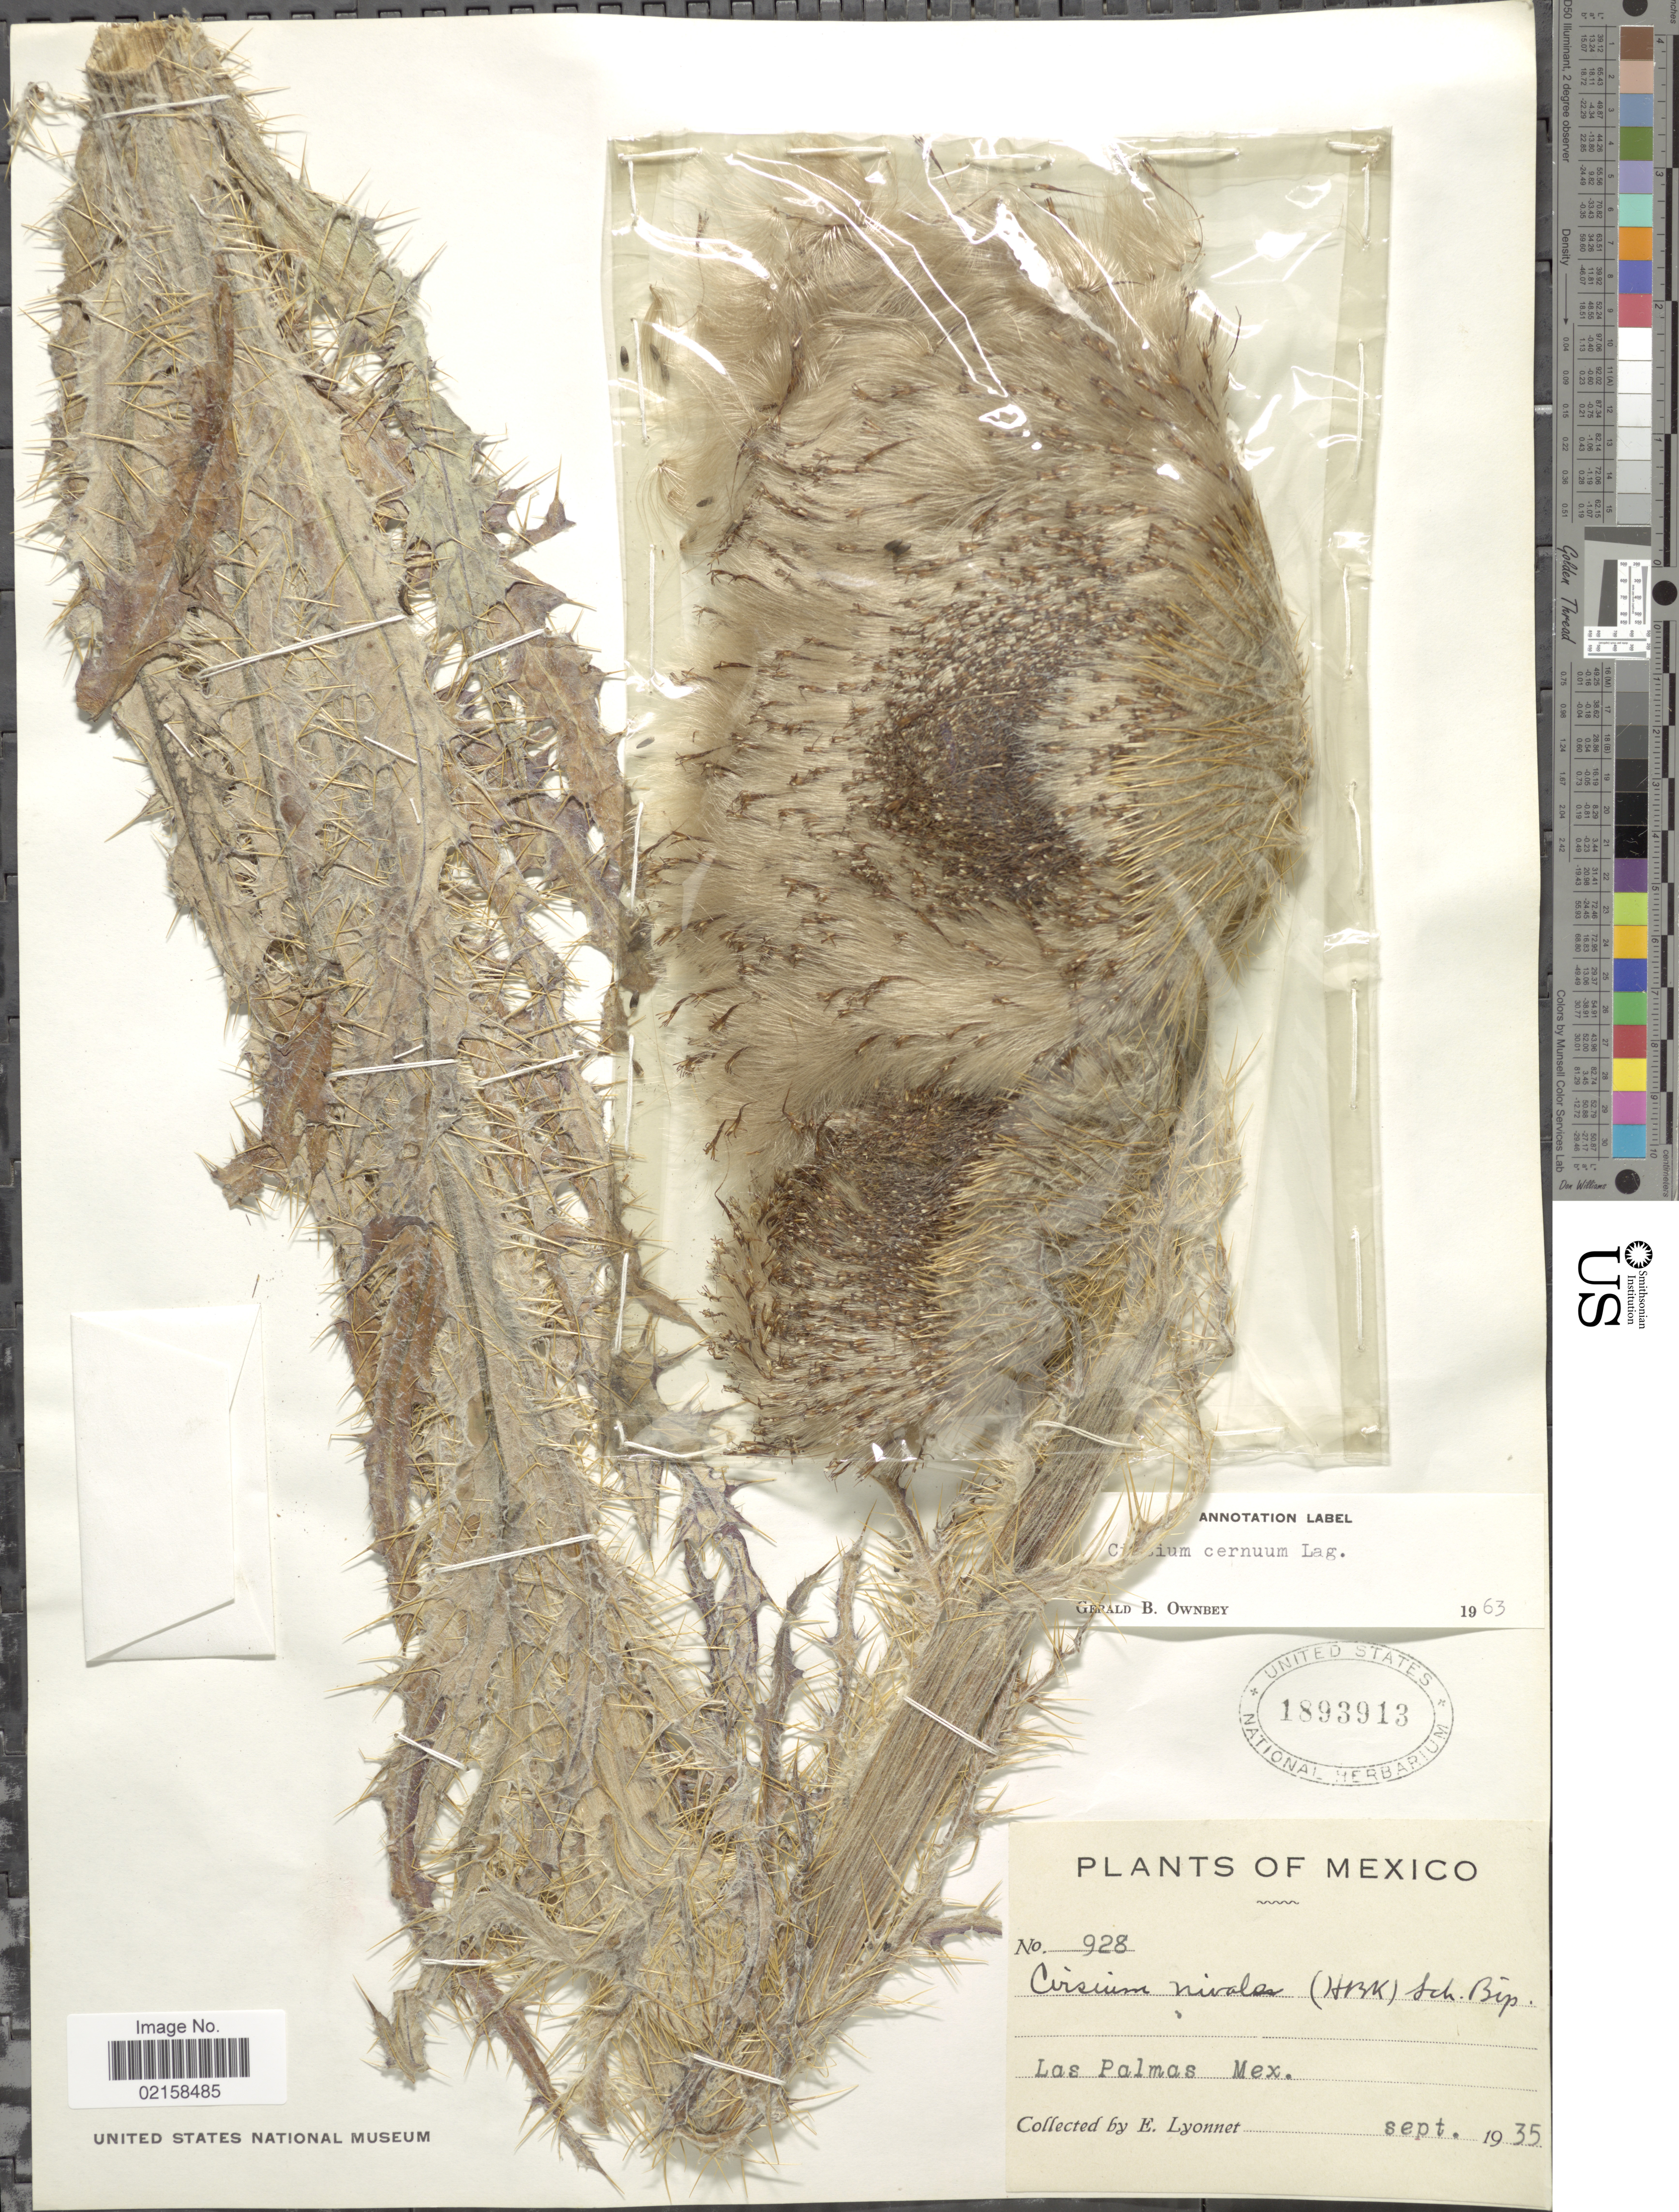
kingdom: Plantae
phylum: Tracheophyta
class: Magnoliopsida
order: Asterales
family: Asteraceae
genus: Cirsium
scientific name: Cirsium nivale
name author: (Kunth) F. Dietr.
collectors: E. Lyonnet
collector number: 928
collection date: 1935-09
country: Mexico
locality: Las Palmas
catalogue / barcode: US 1893913